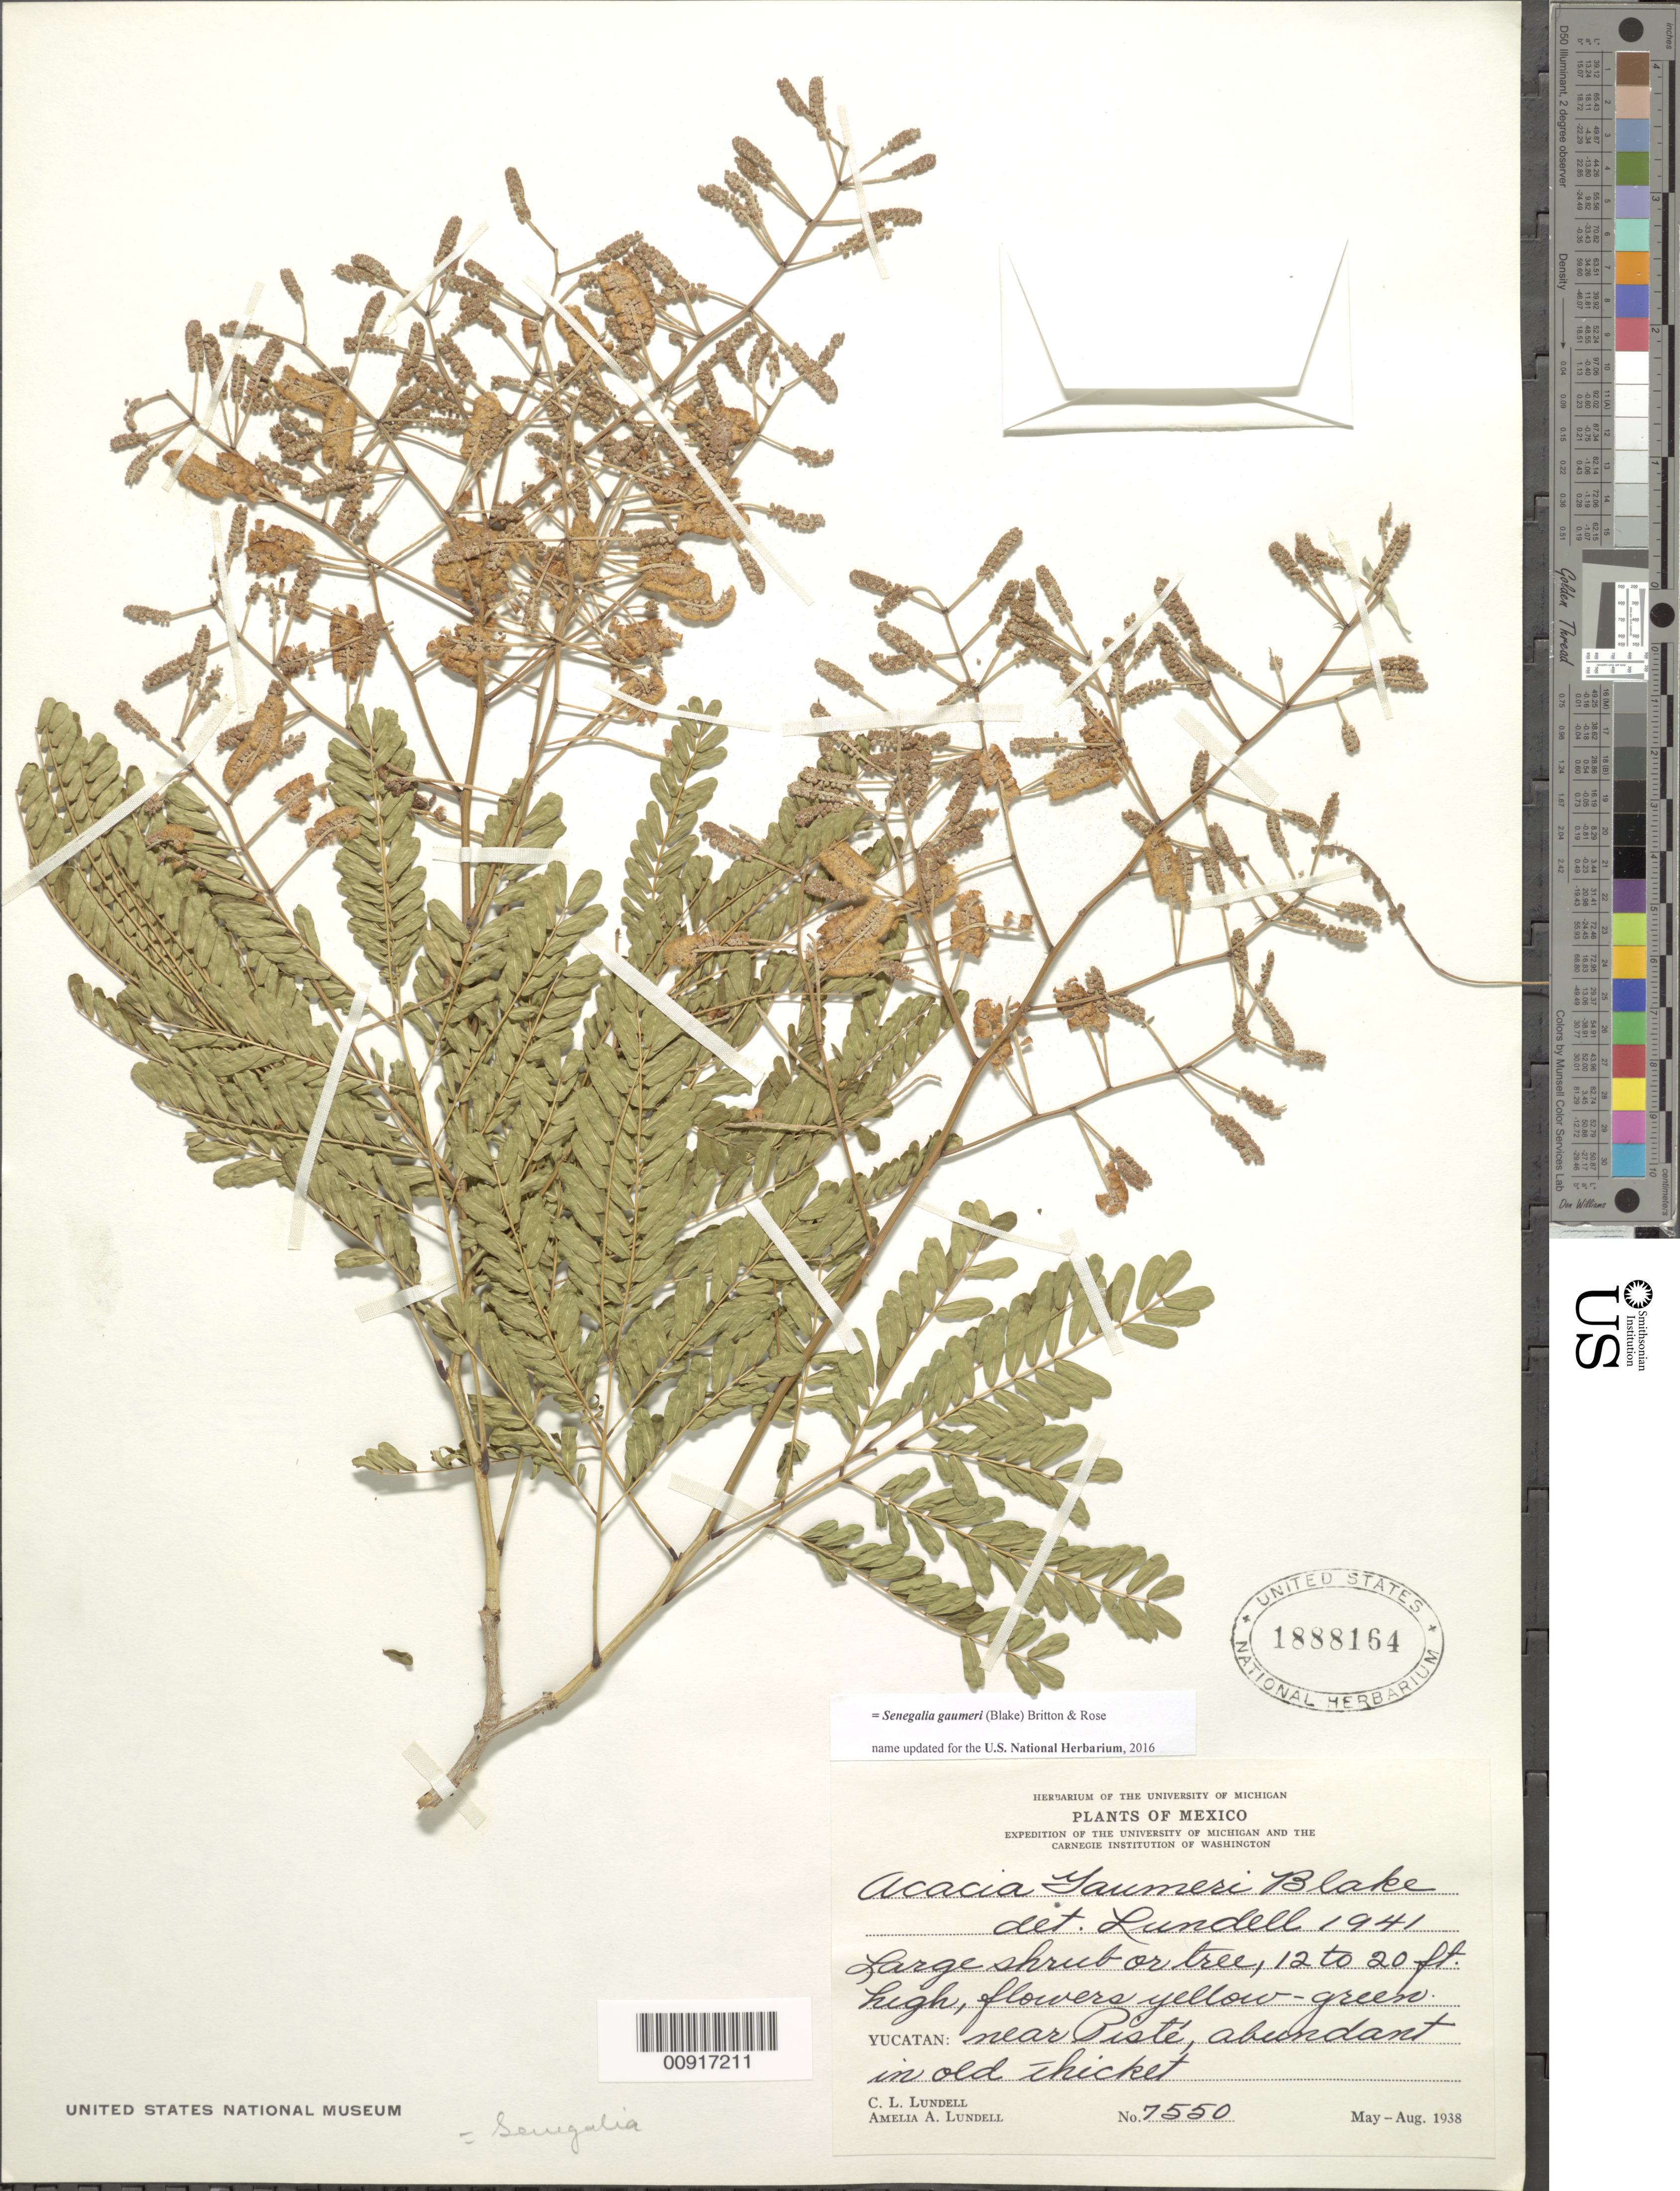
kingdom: Plantae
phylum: Tracheophyta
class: Magnoliopsida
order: Fabales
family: Fabaceae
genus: Senegalia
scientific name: Senegalia gaumeri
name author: (S.F. Blake) Britton & Rose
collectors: C. L. Lundell & A. A. Lundell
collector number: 7550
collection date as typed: May 1938 to -- Aug 1938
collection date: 1938-05/1938-08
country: Mexico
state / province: Yucatán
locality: Yucatán: near Pisté.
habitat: Abundant in old thicket.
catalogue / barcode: US 1888164